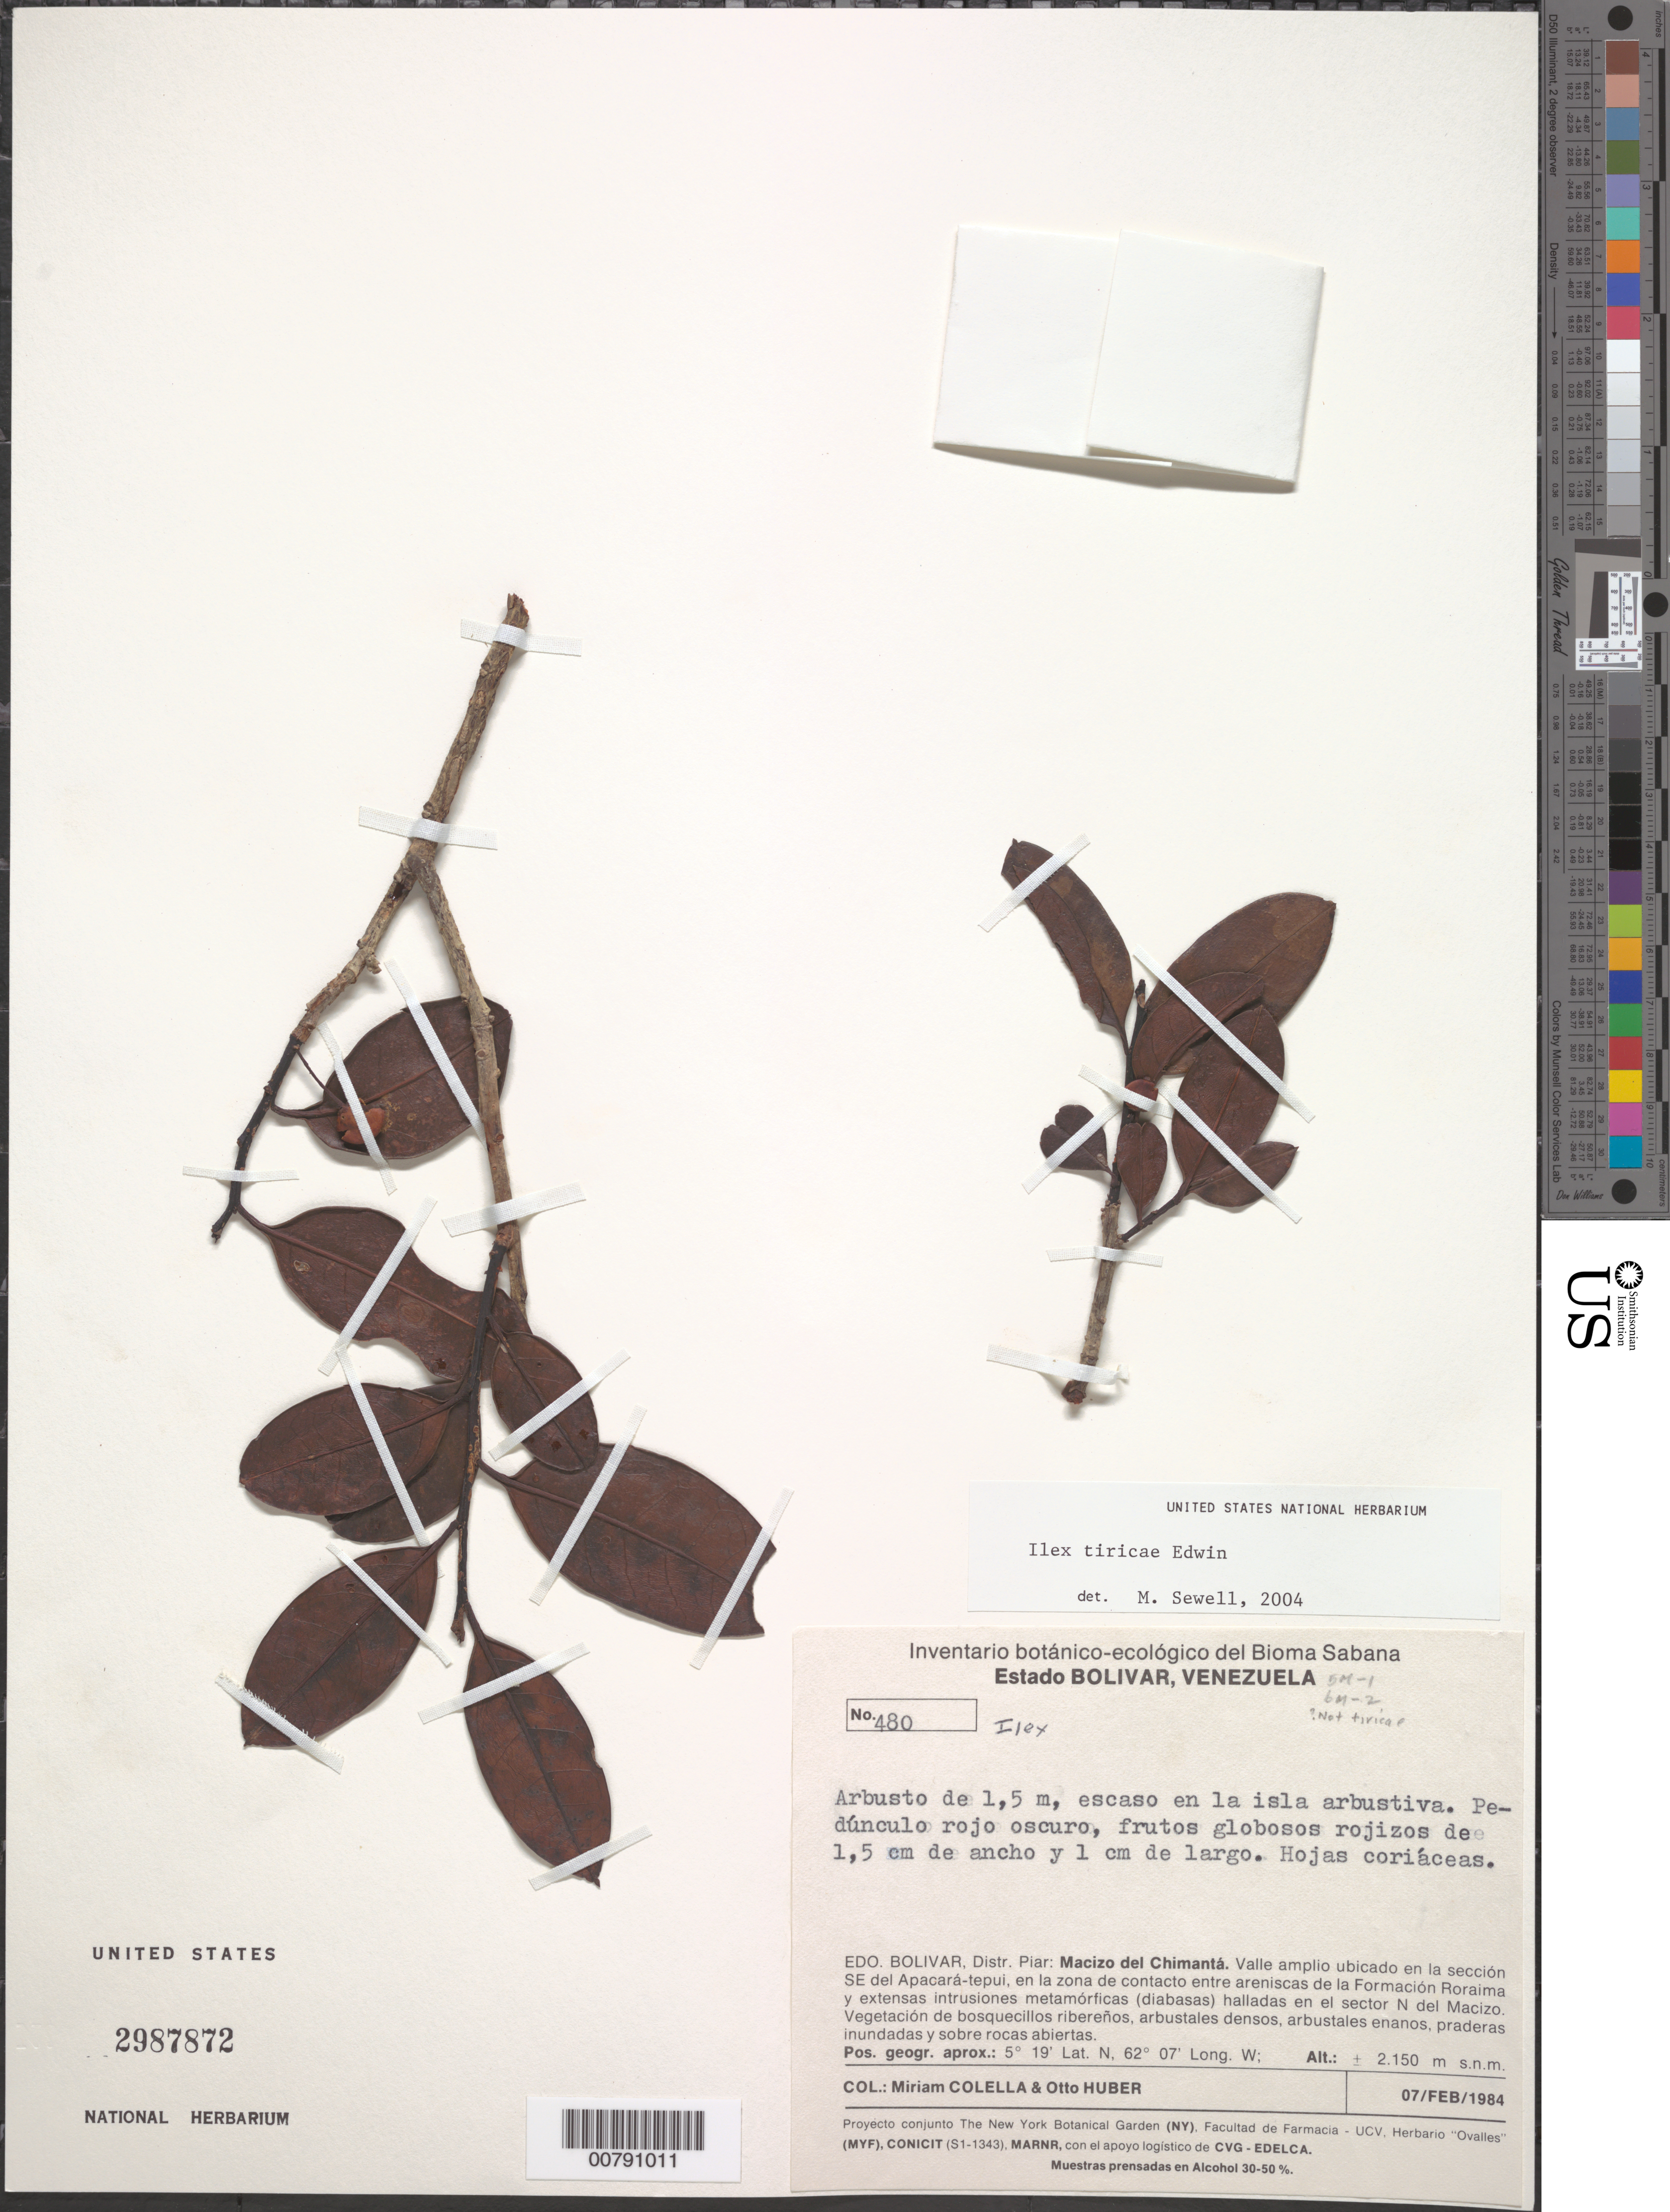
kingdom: Plantae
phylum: Tracheophyta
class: Magnoliopsida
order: Aquifoliales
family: Aquifoliaceae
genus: Ilex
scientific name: Ilex tiricae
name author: Edwin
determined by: Sewell, M.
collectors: M. Colella & O. Huber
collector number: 480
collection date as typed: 7-Feb-84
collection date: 1984-02-07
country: Venezuela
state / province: Bolívar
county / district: Piar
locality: Macizo del Chimantá; la sección SE del Apacará-tepuí, en la zona de contacto entre areniscas de la Formación Roraima y extensas intrusiones metaórficas (diabasas) halladas en el sector N del Macizo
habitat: Isla arbustiva; vegetación de bosquecillos ribereños, arbustales densos, arbustales enanos, praderas inundadas y sobre rocas abiertas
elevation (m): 2150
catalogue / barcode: US 2987872